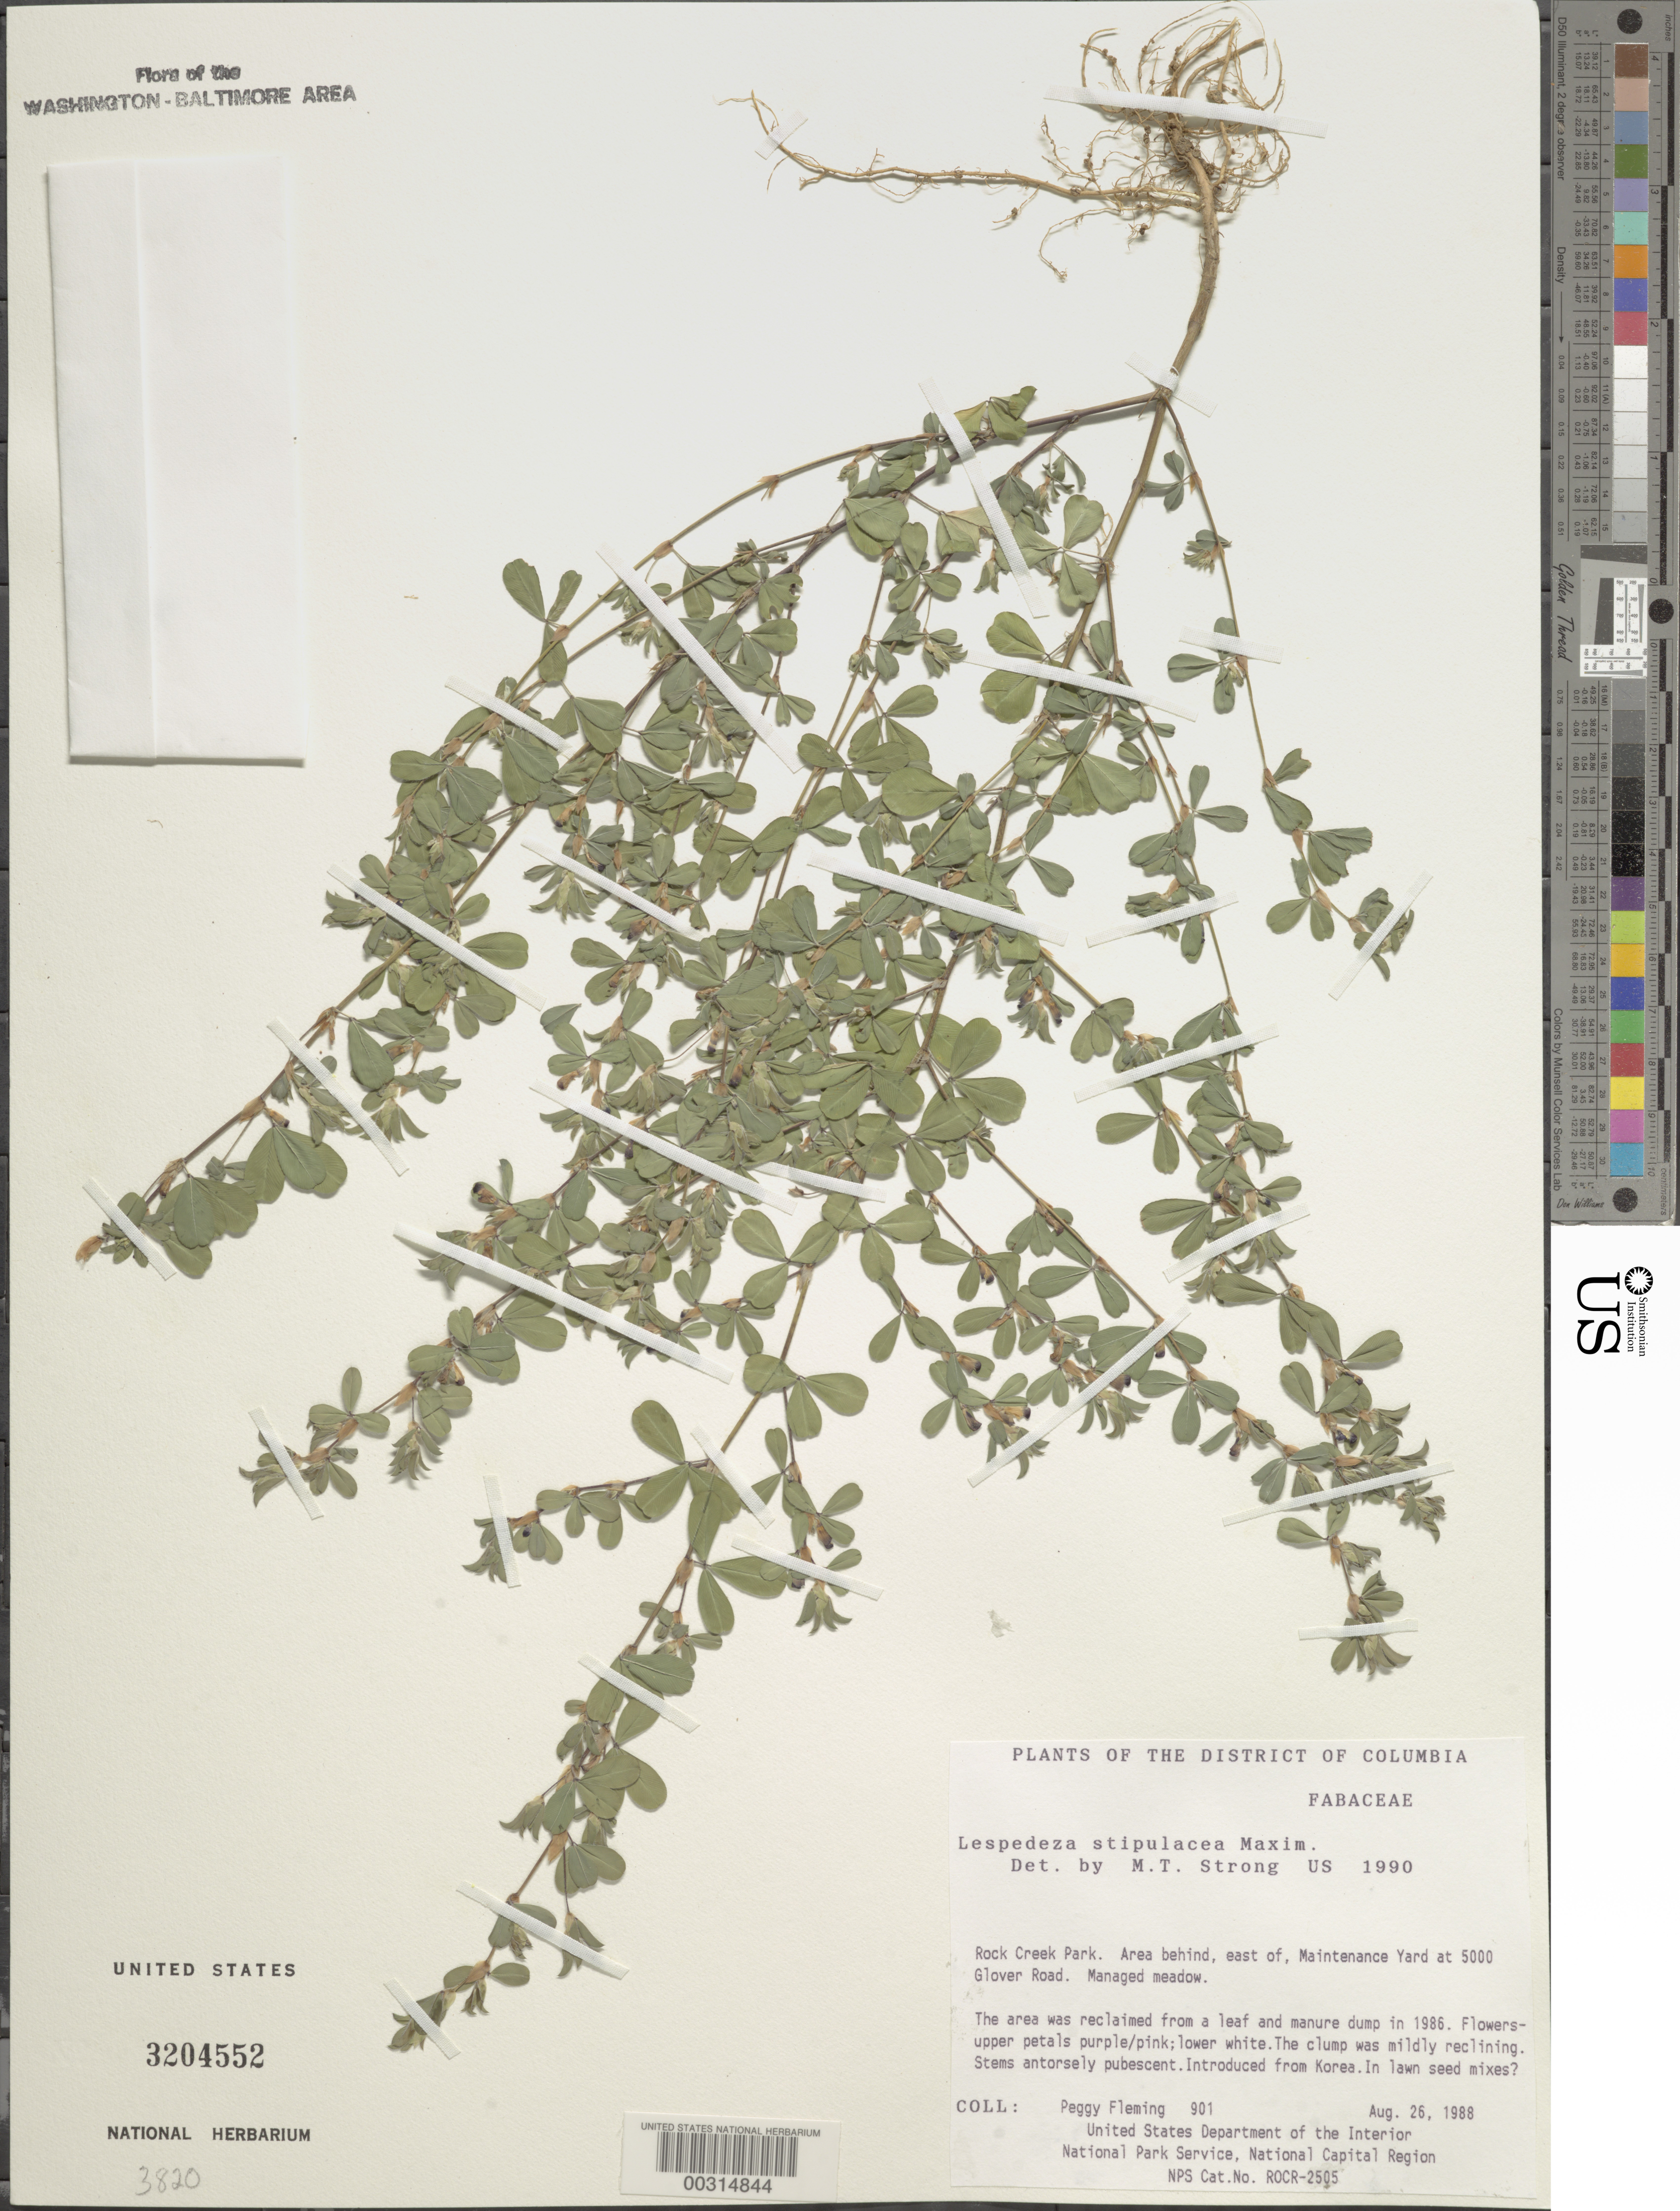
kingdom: Plantae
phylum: Tracheophyta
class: Magnoliopsida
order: Fabales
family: Fabaceae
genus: Kummerowia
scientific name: Kummerowia stipulacea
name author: (Maxim.) Makino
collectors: P. Fleming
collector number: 901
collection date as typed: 26 Apr 1988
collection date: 1988-04-26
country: United States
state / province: District of Columbia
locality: Rock Creek Park, behind Mantenance Yard at 5000 Glover Road Rock Creek Park and vicinity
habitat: Managed meadow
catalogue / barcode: US 3204552